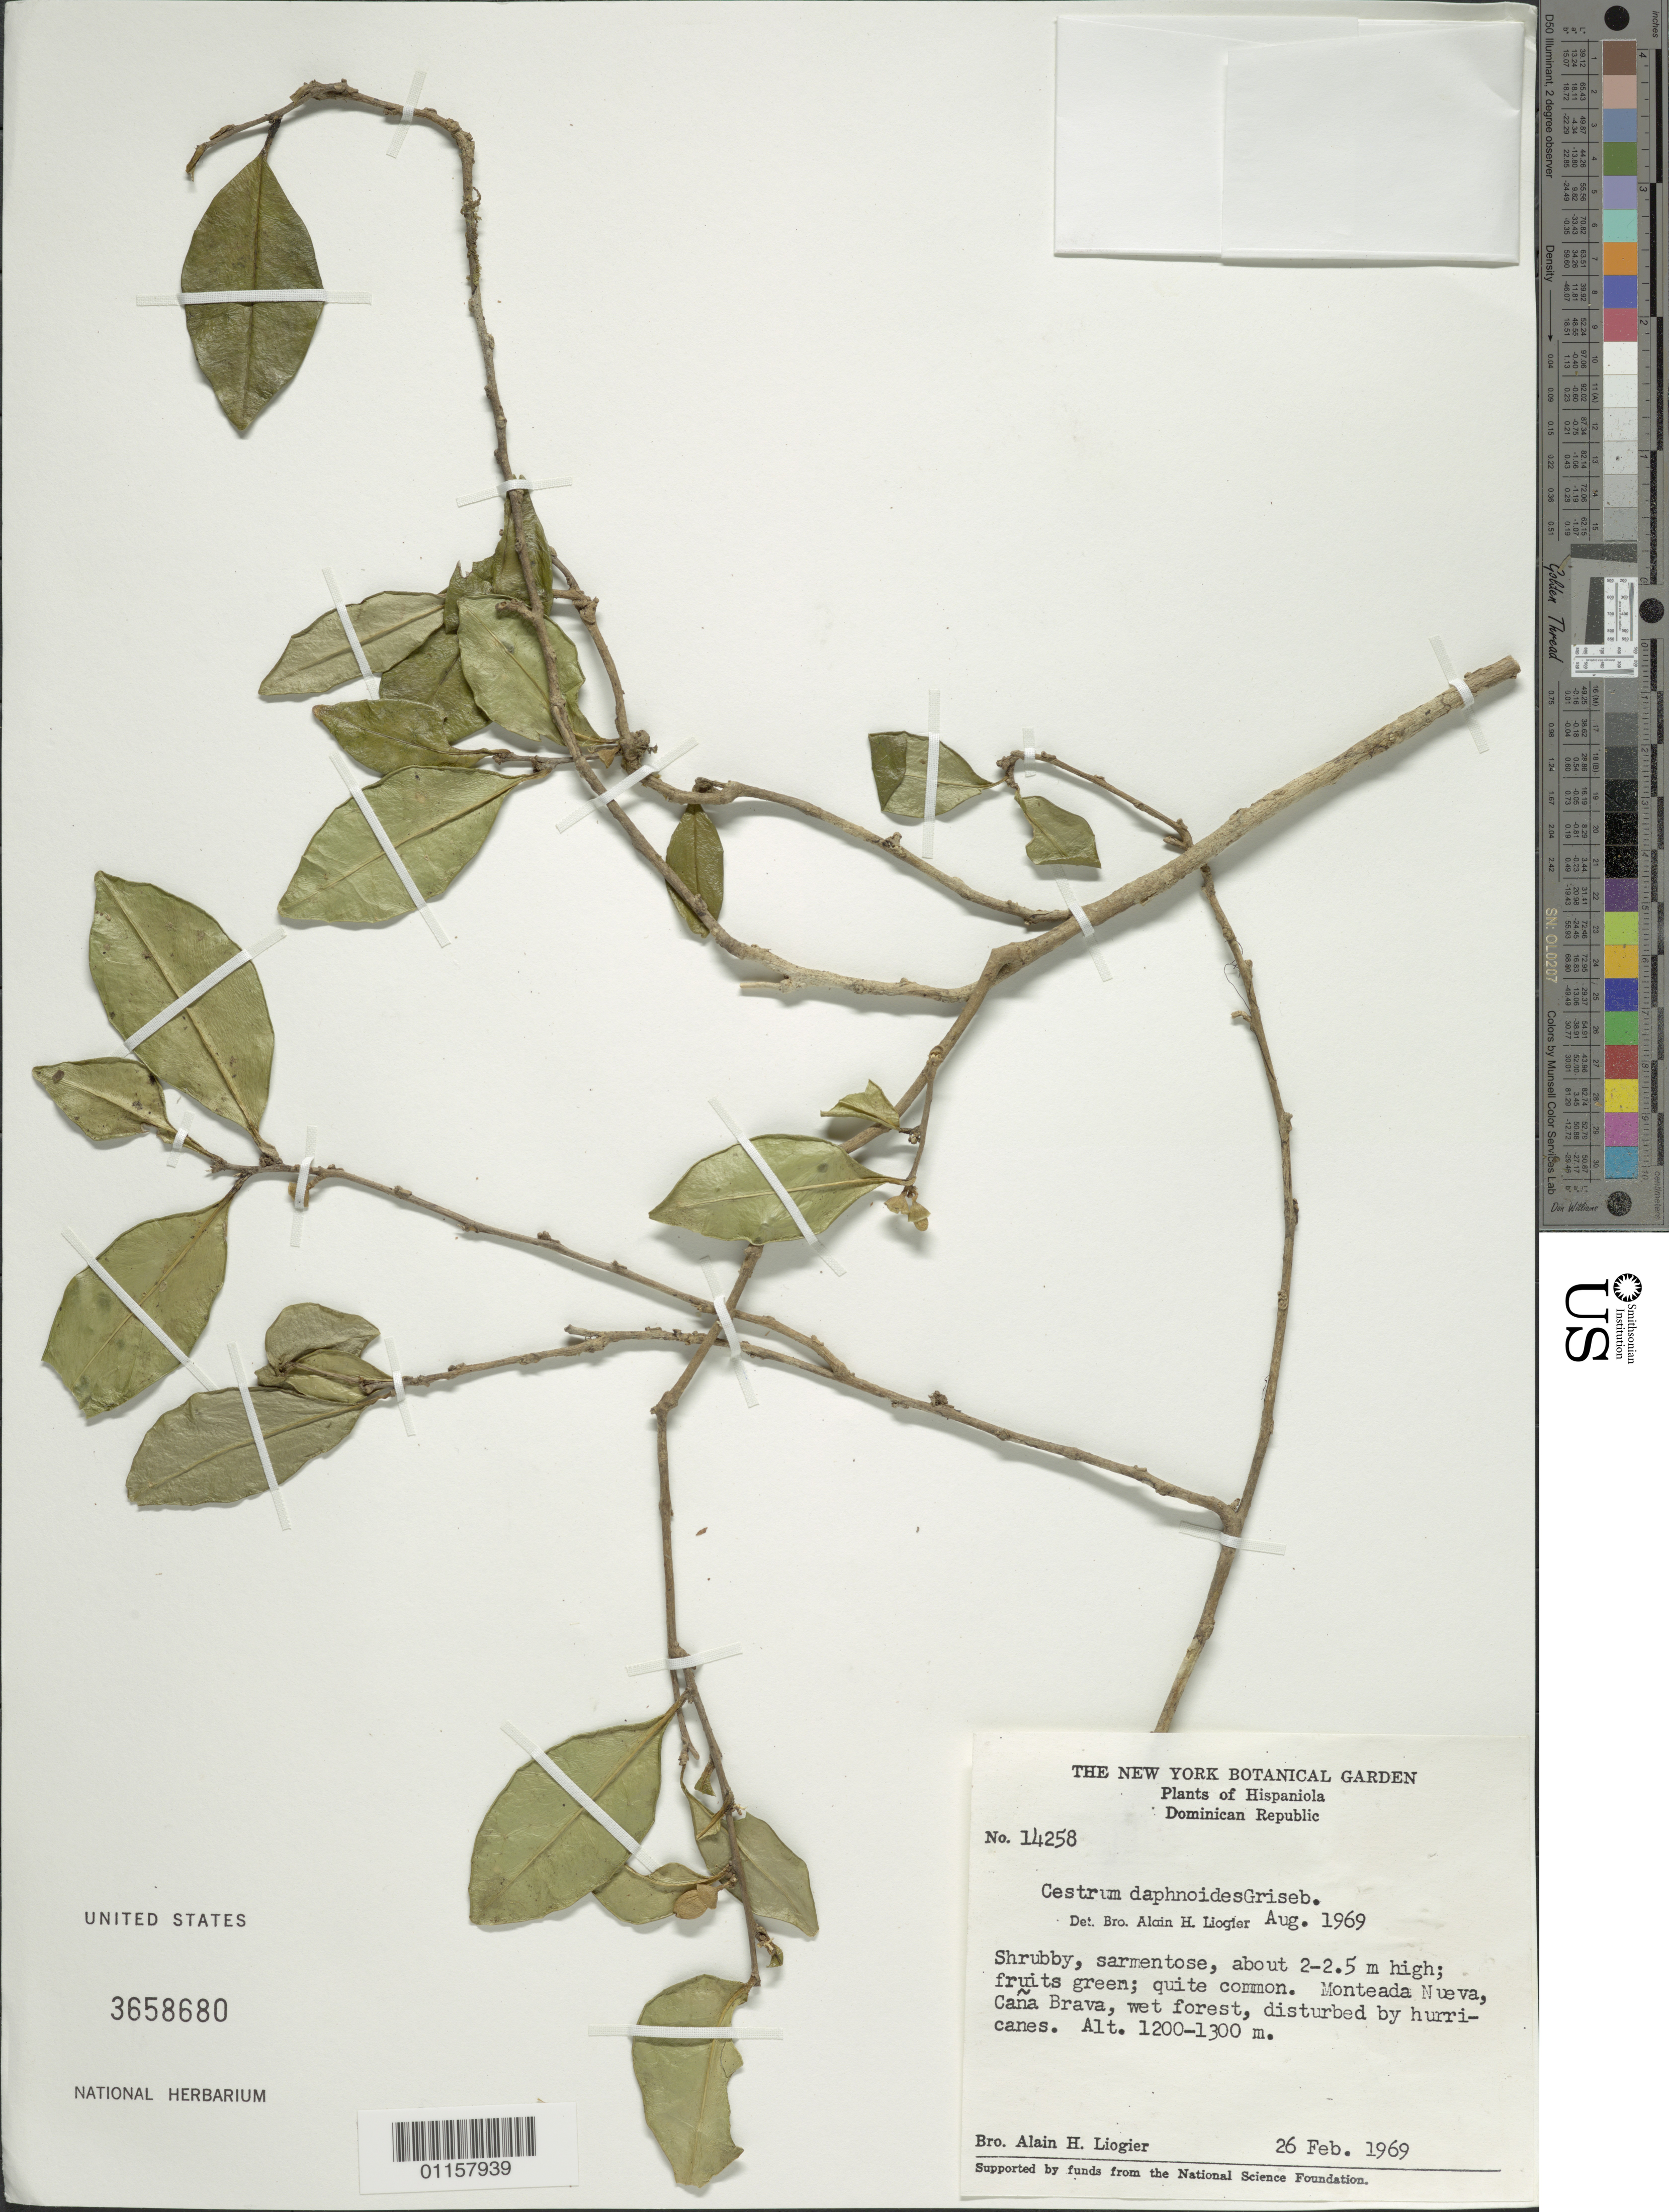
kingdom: Plantae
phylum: Tracheophyta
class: Magnoliopsida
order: Solanales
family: Solanaceae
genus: Cestrum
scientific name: Cestrum daphnoides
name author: Griseb.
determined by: Liogier, Alain H.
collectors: A. H. Liogier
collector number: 14258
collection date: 1969-02-26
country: Dominican Republic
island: Hispaniola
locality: Monteada Nueva, Caña Brava.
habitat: Wet forest, disturbed by hurricanes. Quite common.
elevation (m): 1200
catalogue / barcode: US 3658680